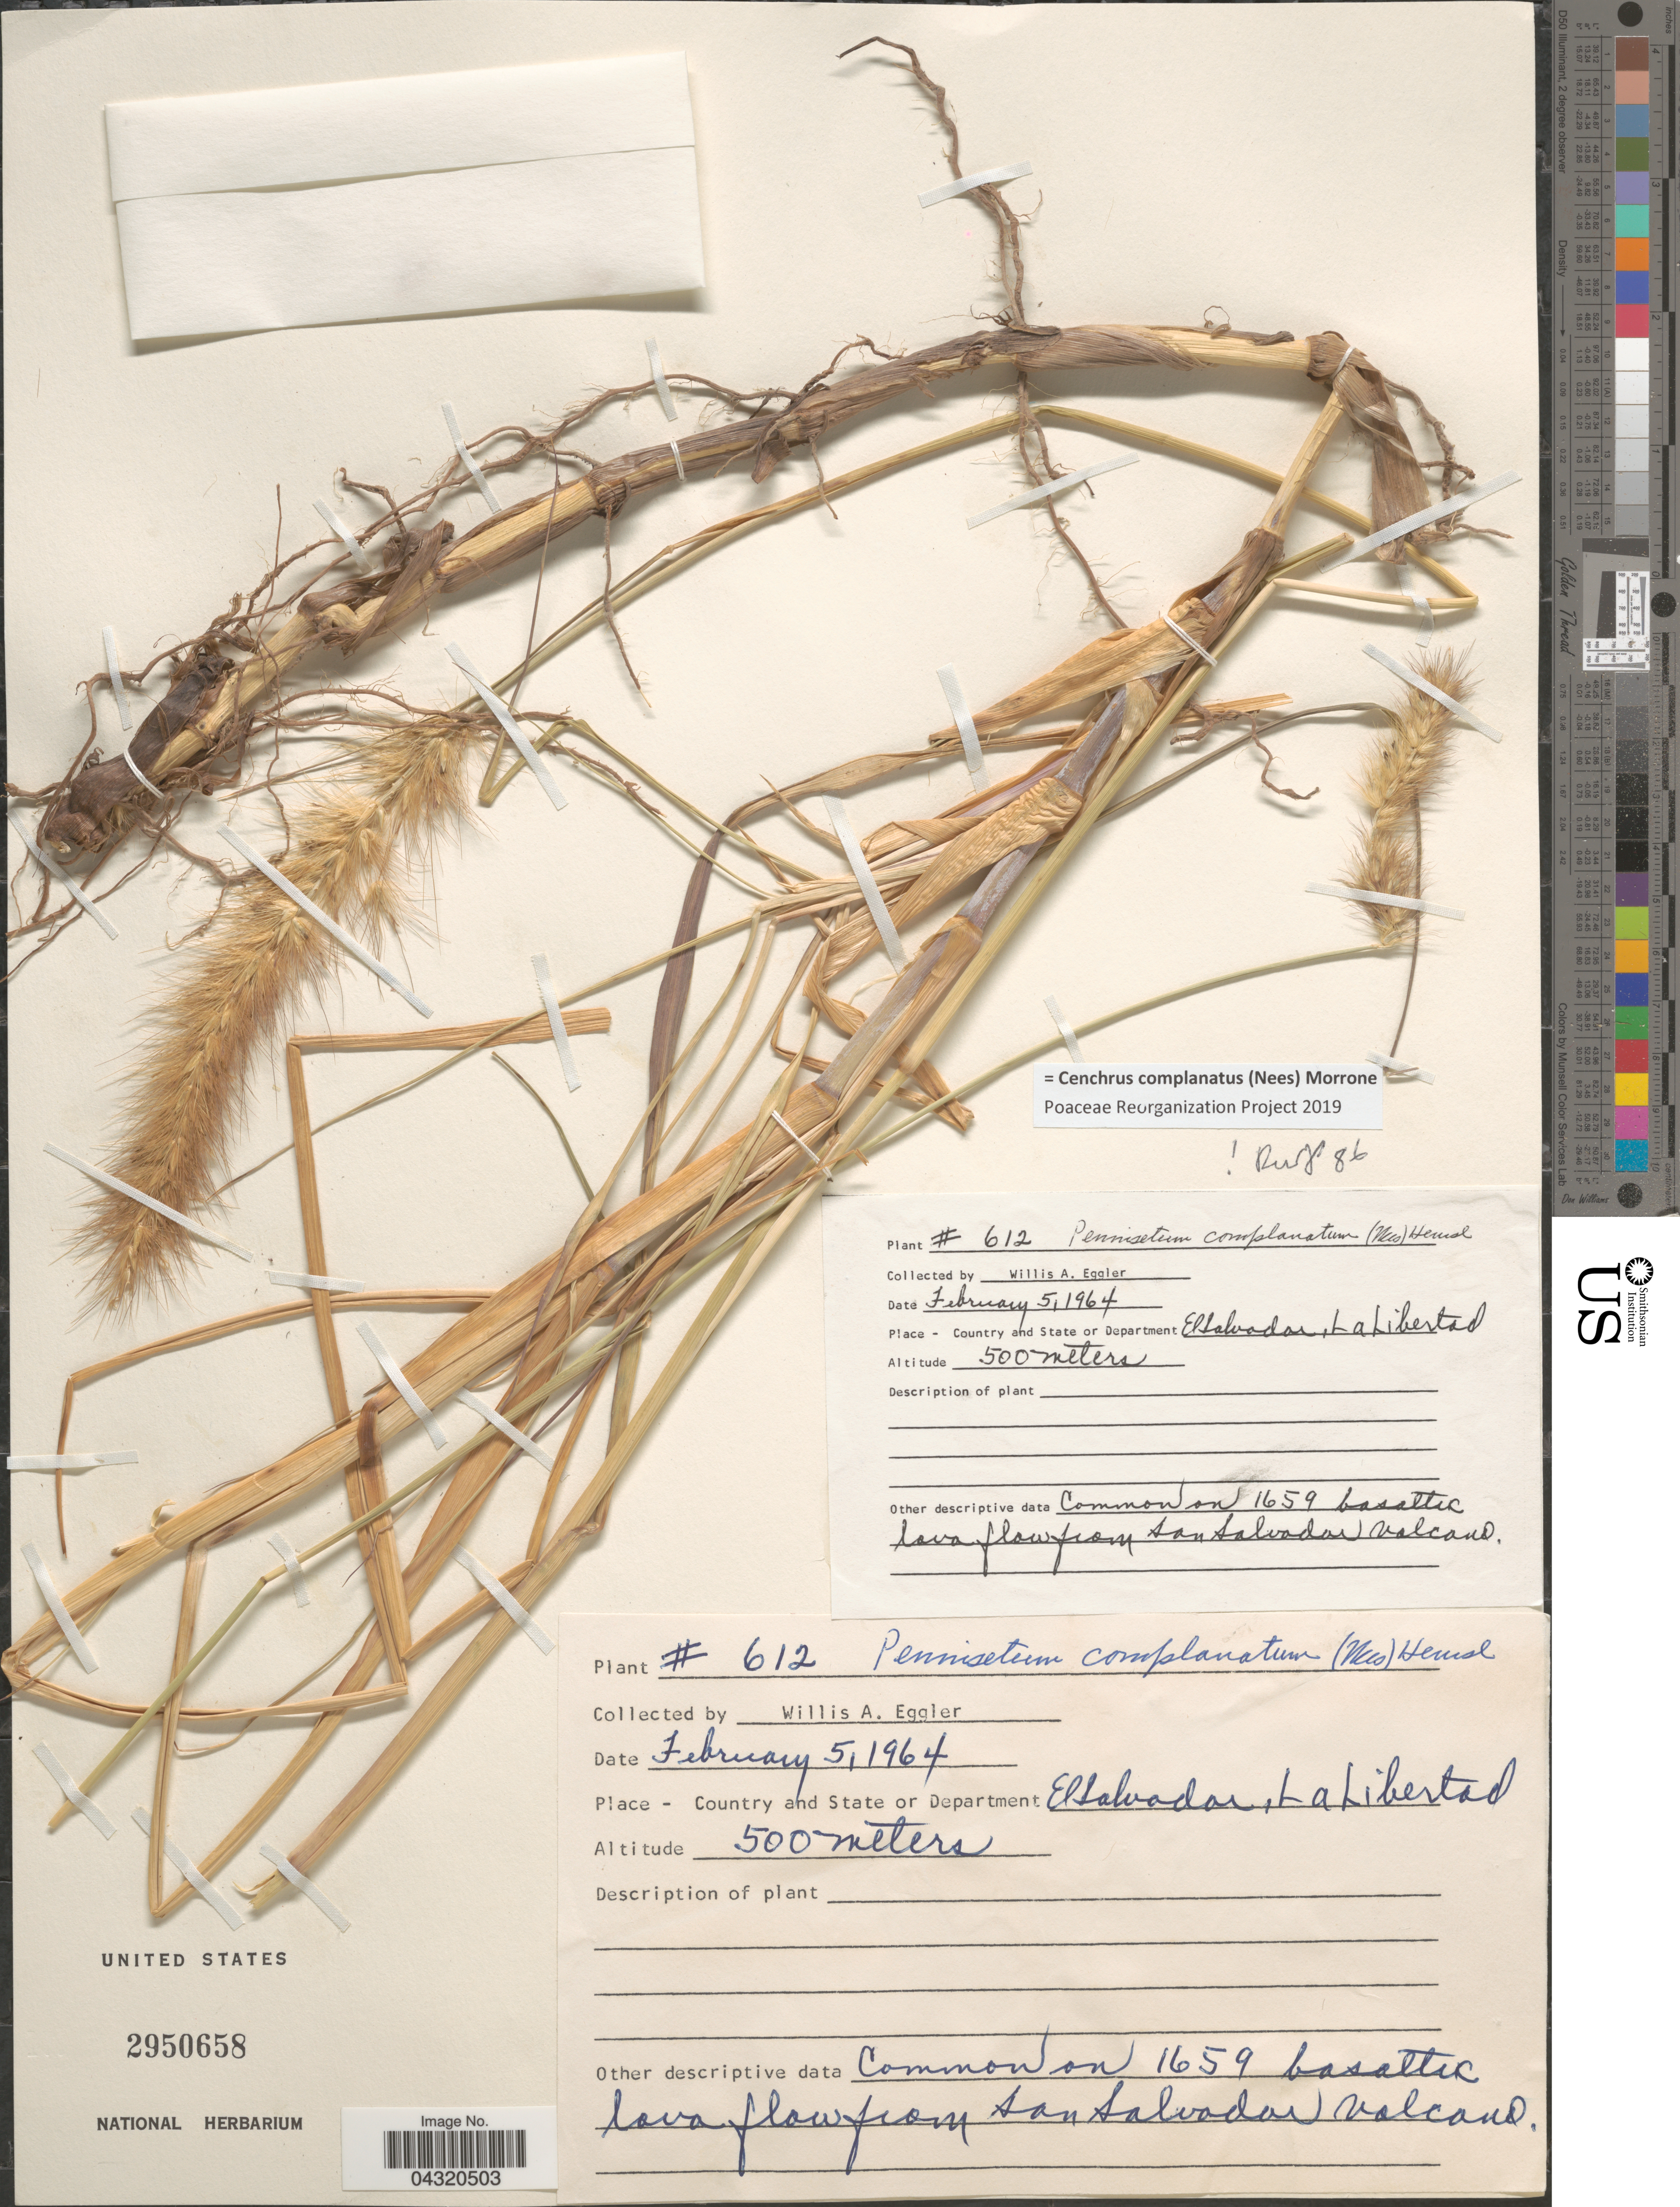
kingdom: Plantae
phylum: Tracheophyta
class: Liliopsida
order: Poales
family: Poaceae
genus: Cenchrus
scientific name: Cenchrus complanatus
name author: (Nees) Morrone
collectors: W. A. Eggler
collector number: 612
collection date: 1964-02-05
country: El Salvador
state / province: La Libertad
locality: Common on 1659 basaltic lava flow from San Salvador Volcano.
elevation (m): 500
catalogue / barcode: US 2950658